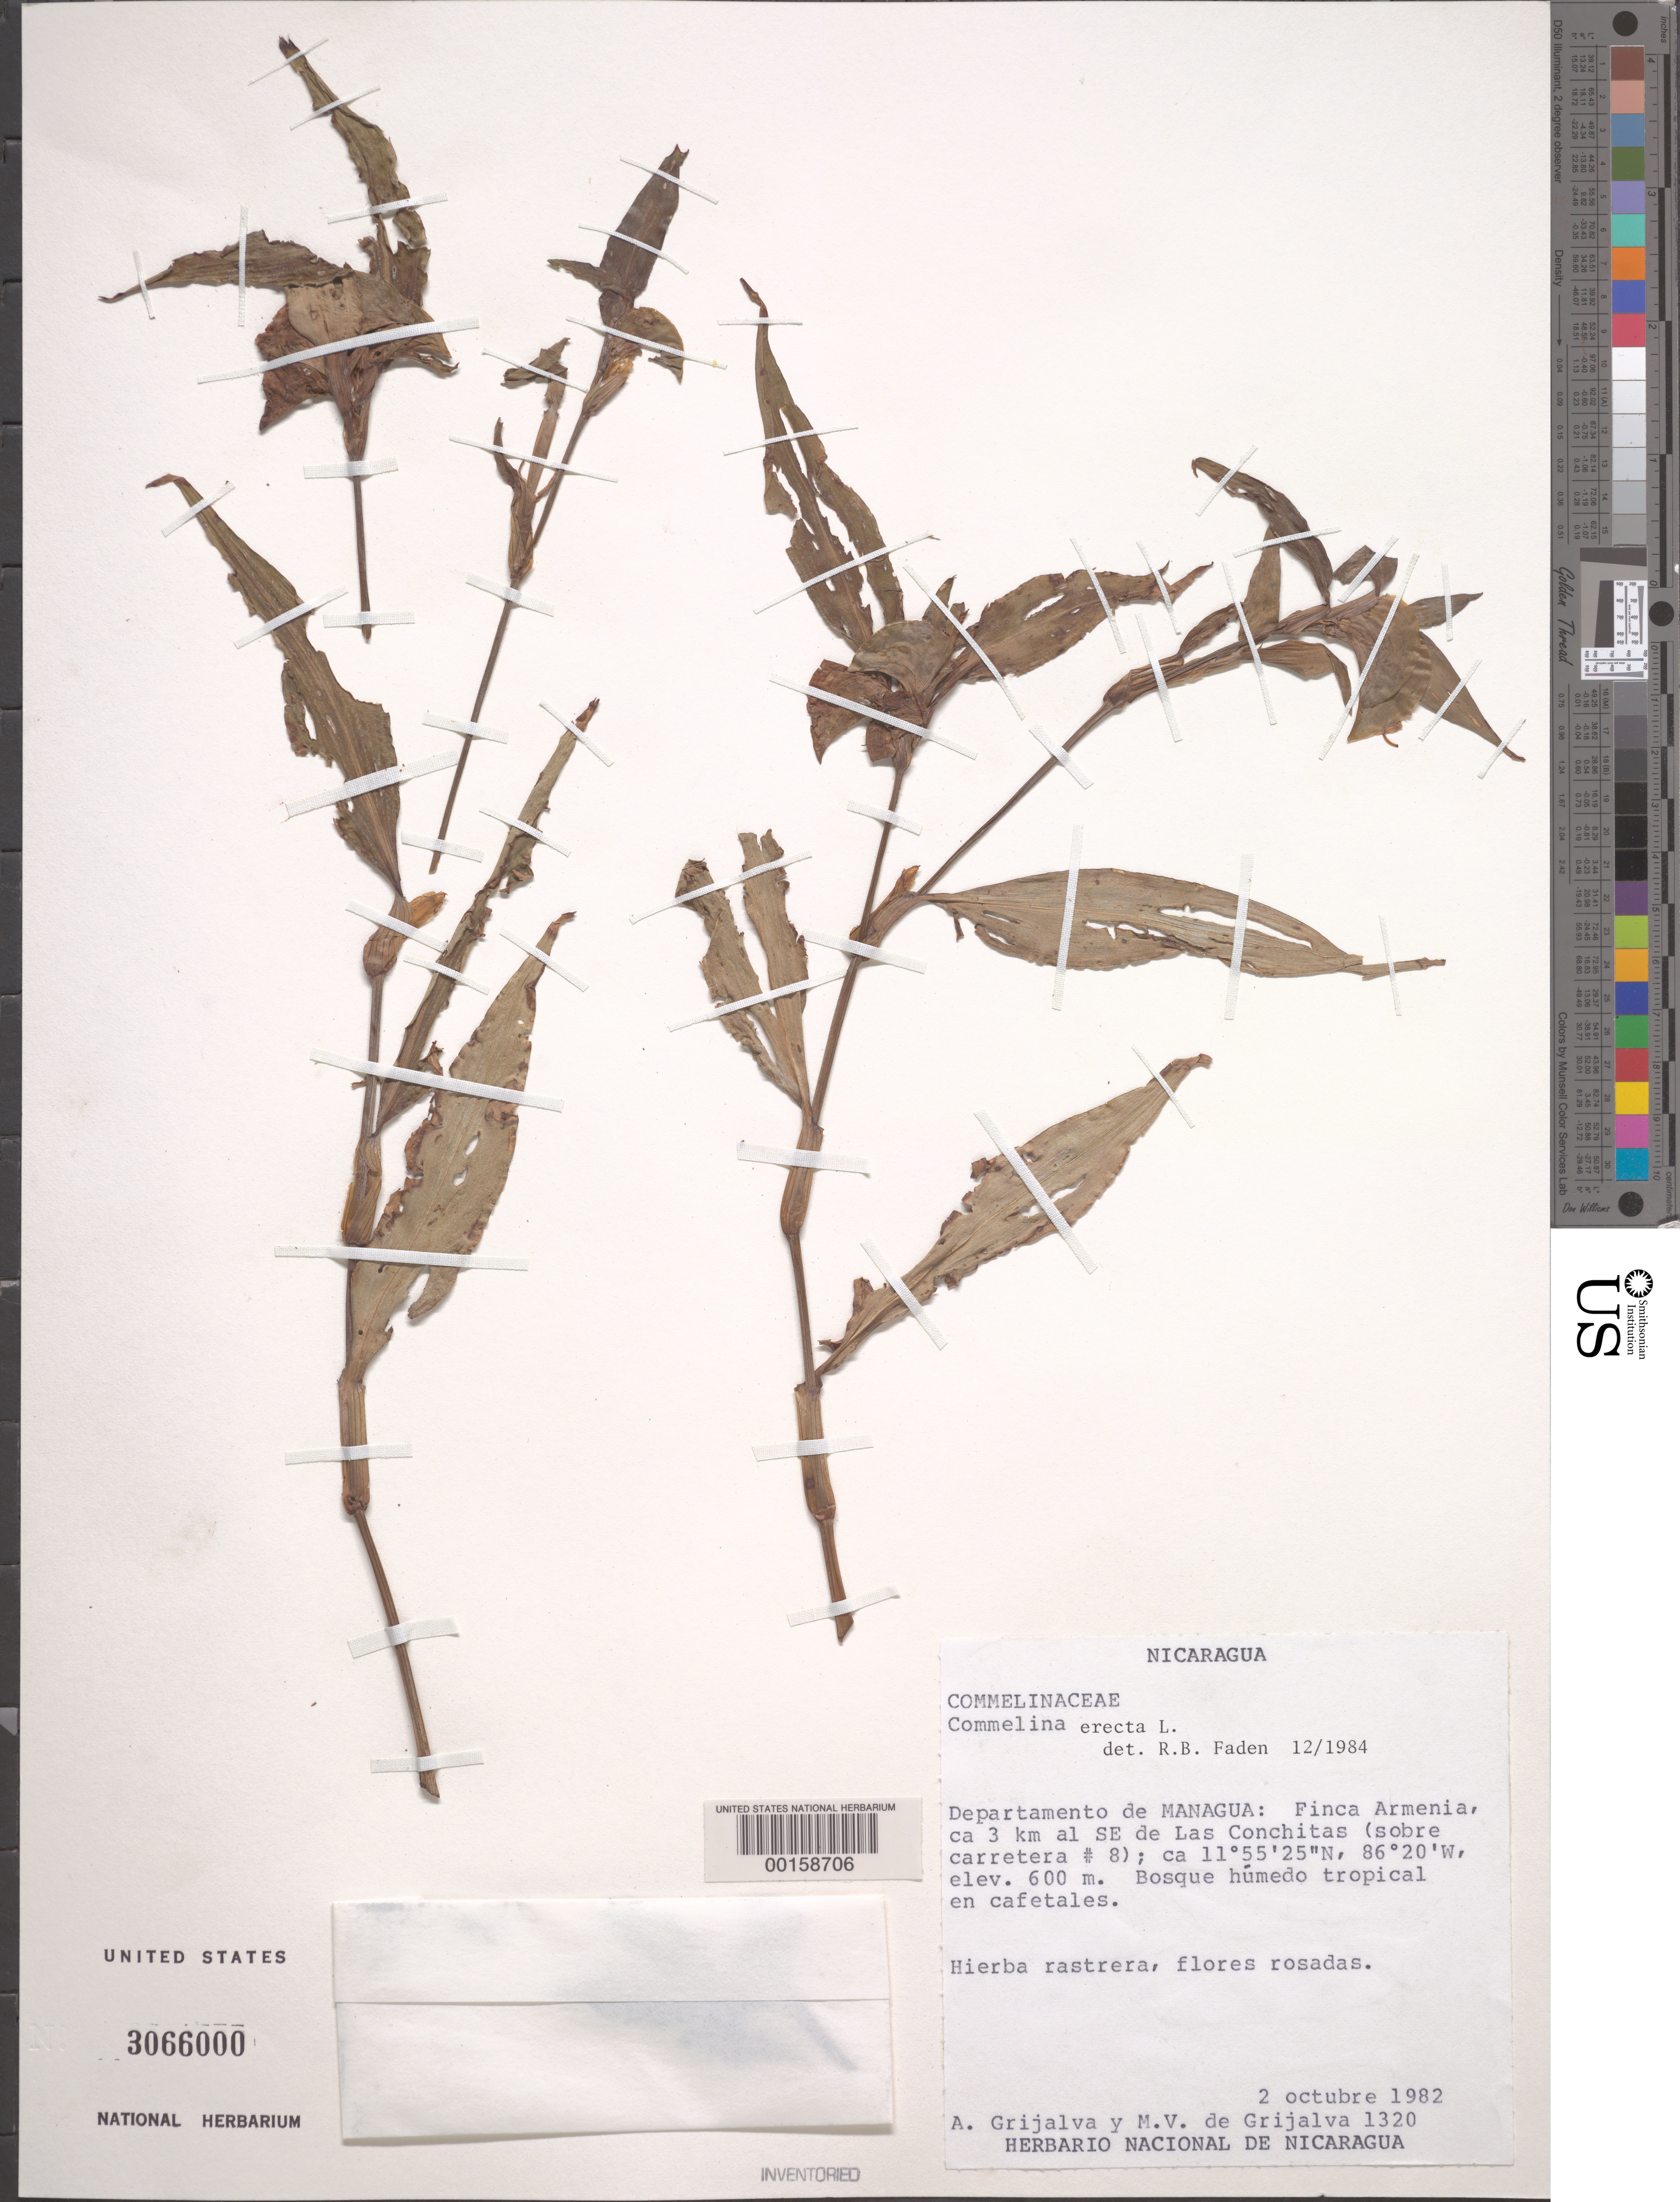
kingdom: Plantae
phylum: Tracheophyta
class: Liliopsida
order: Commelinales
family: Commelinaceae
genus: Commelina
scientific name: Commelina erecta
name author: L.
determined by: Faden, Robert B., (US), Smithsonian Institution - National Museum of Natural History (UNITED STATES)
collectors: A. Grijalva & M. Grijalva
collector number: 1320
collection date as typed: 02 Oct 1982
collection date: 1982-10-02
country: Nicaragua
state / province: Managua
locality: Finca armenia, se of las conchitas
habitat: Tropical forest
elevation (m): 600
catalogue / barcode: US 3066000